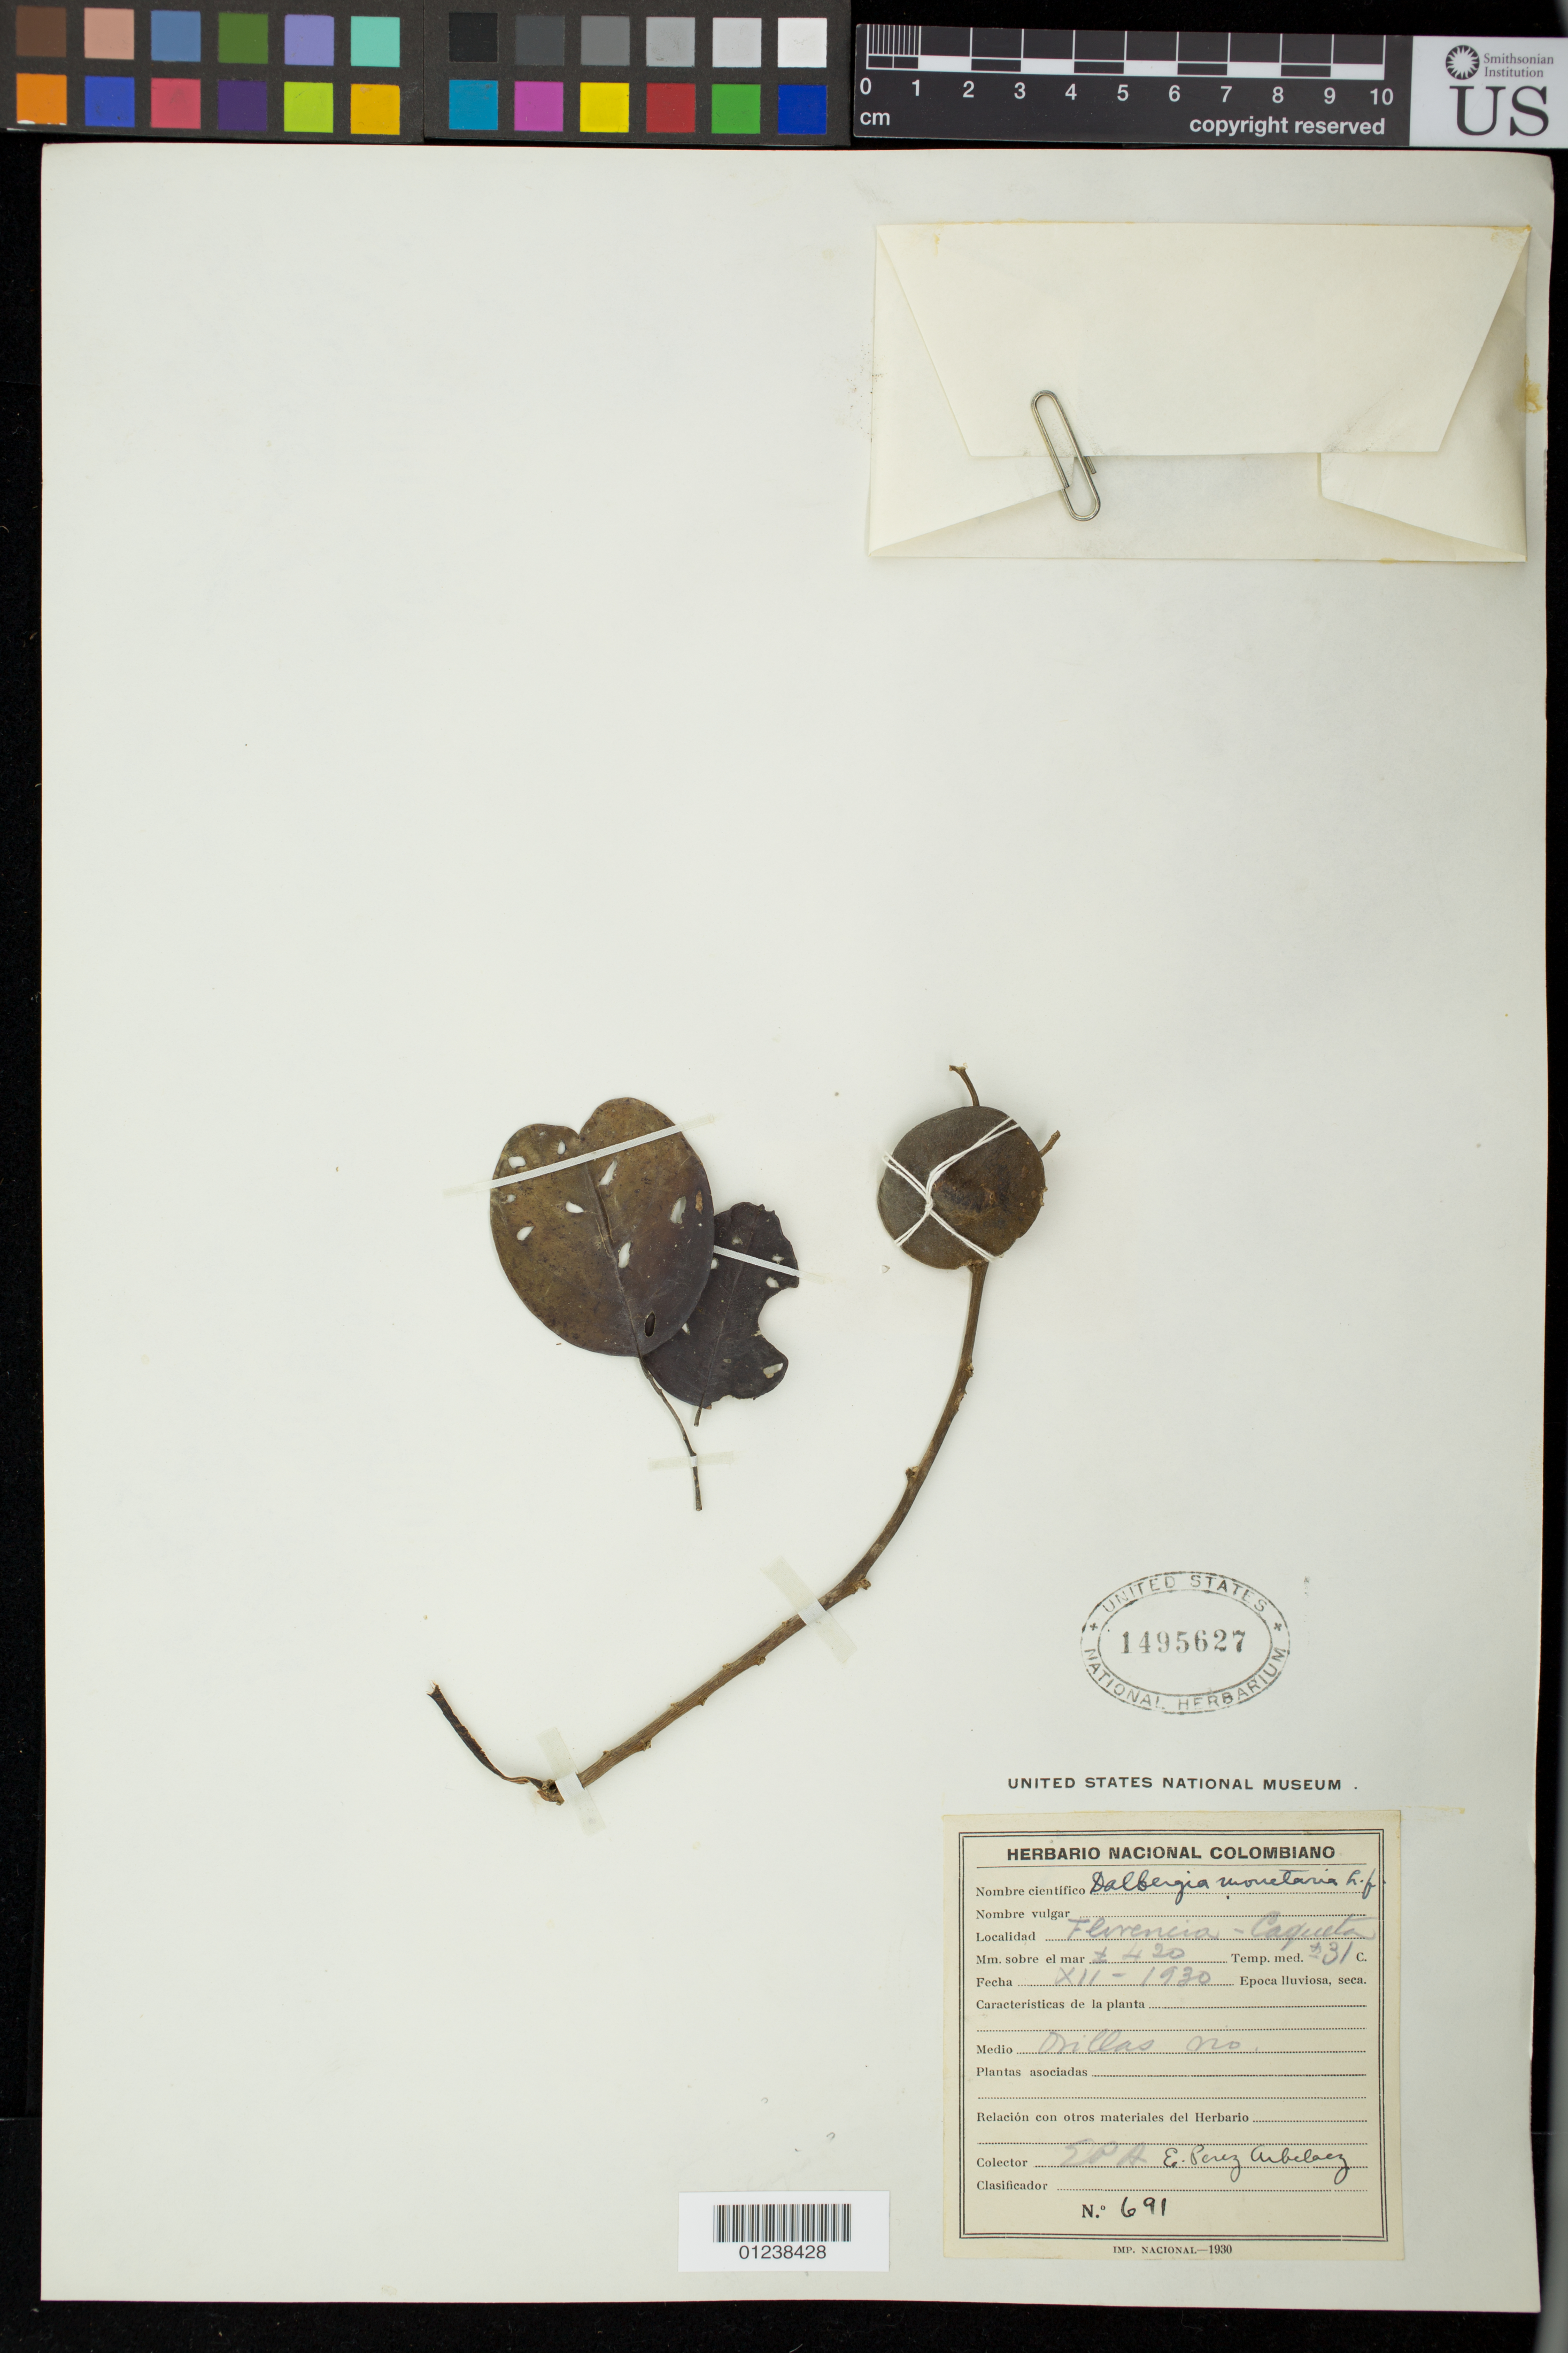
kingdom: Plantae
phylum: Tracheophyta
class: Magnoliopsida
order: Fabales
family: Fabaceae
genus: Dalbergia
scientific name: Dalbergia monetaria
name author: L. f.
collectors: E. Pérez Arbeláez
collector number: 691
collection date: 1930-12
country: Colombia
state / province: Caqueta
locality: Florencia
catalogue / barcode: US 1495627